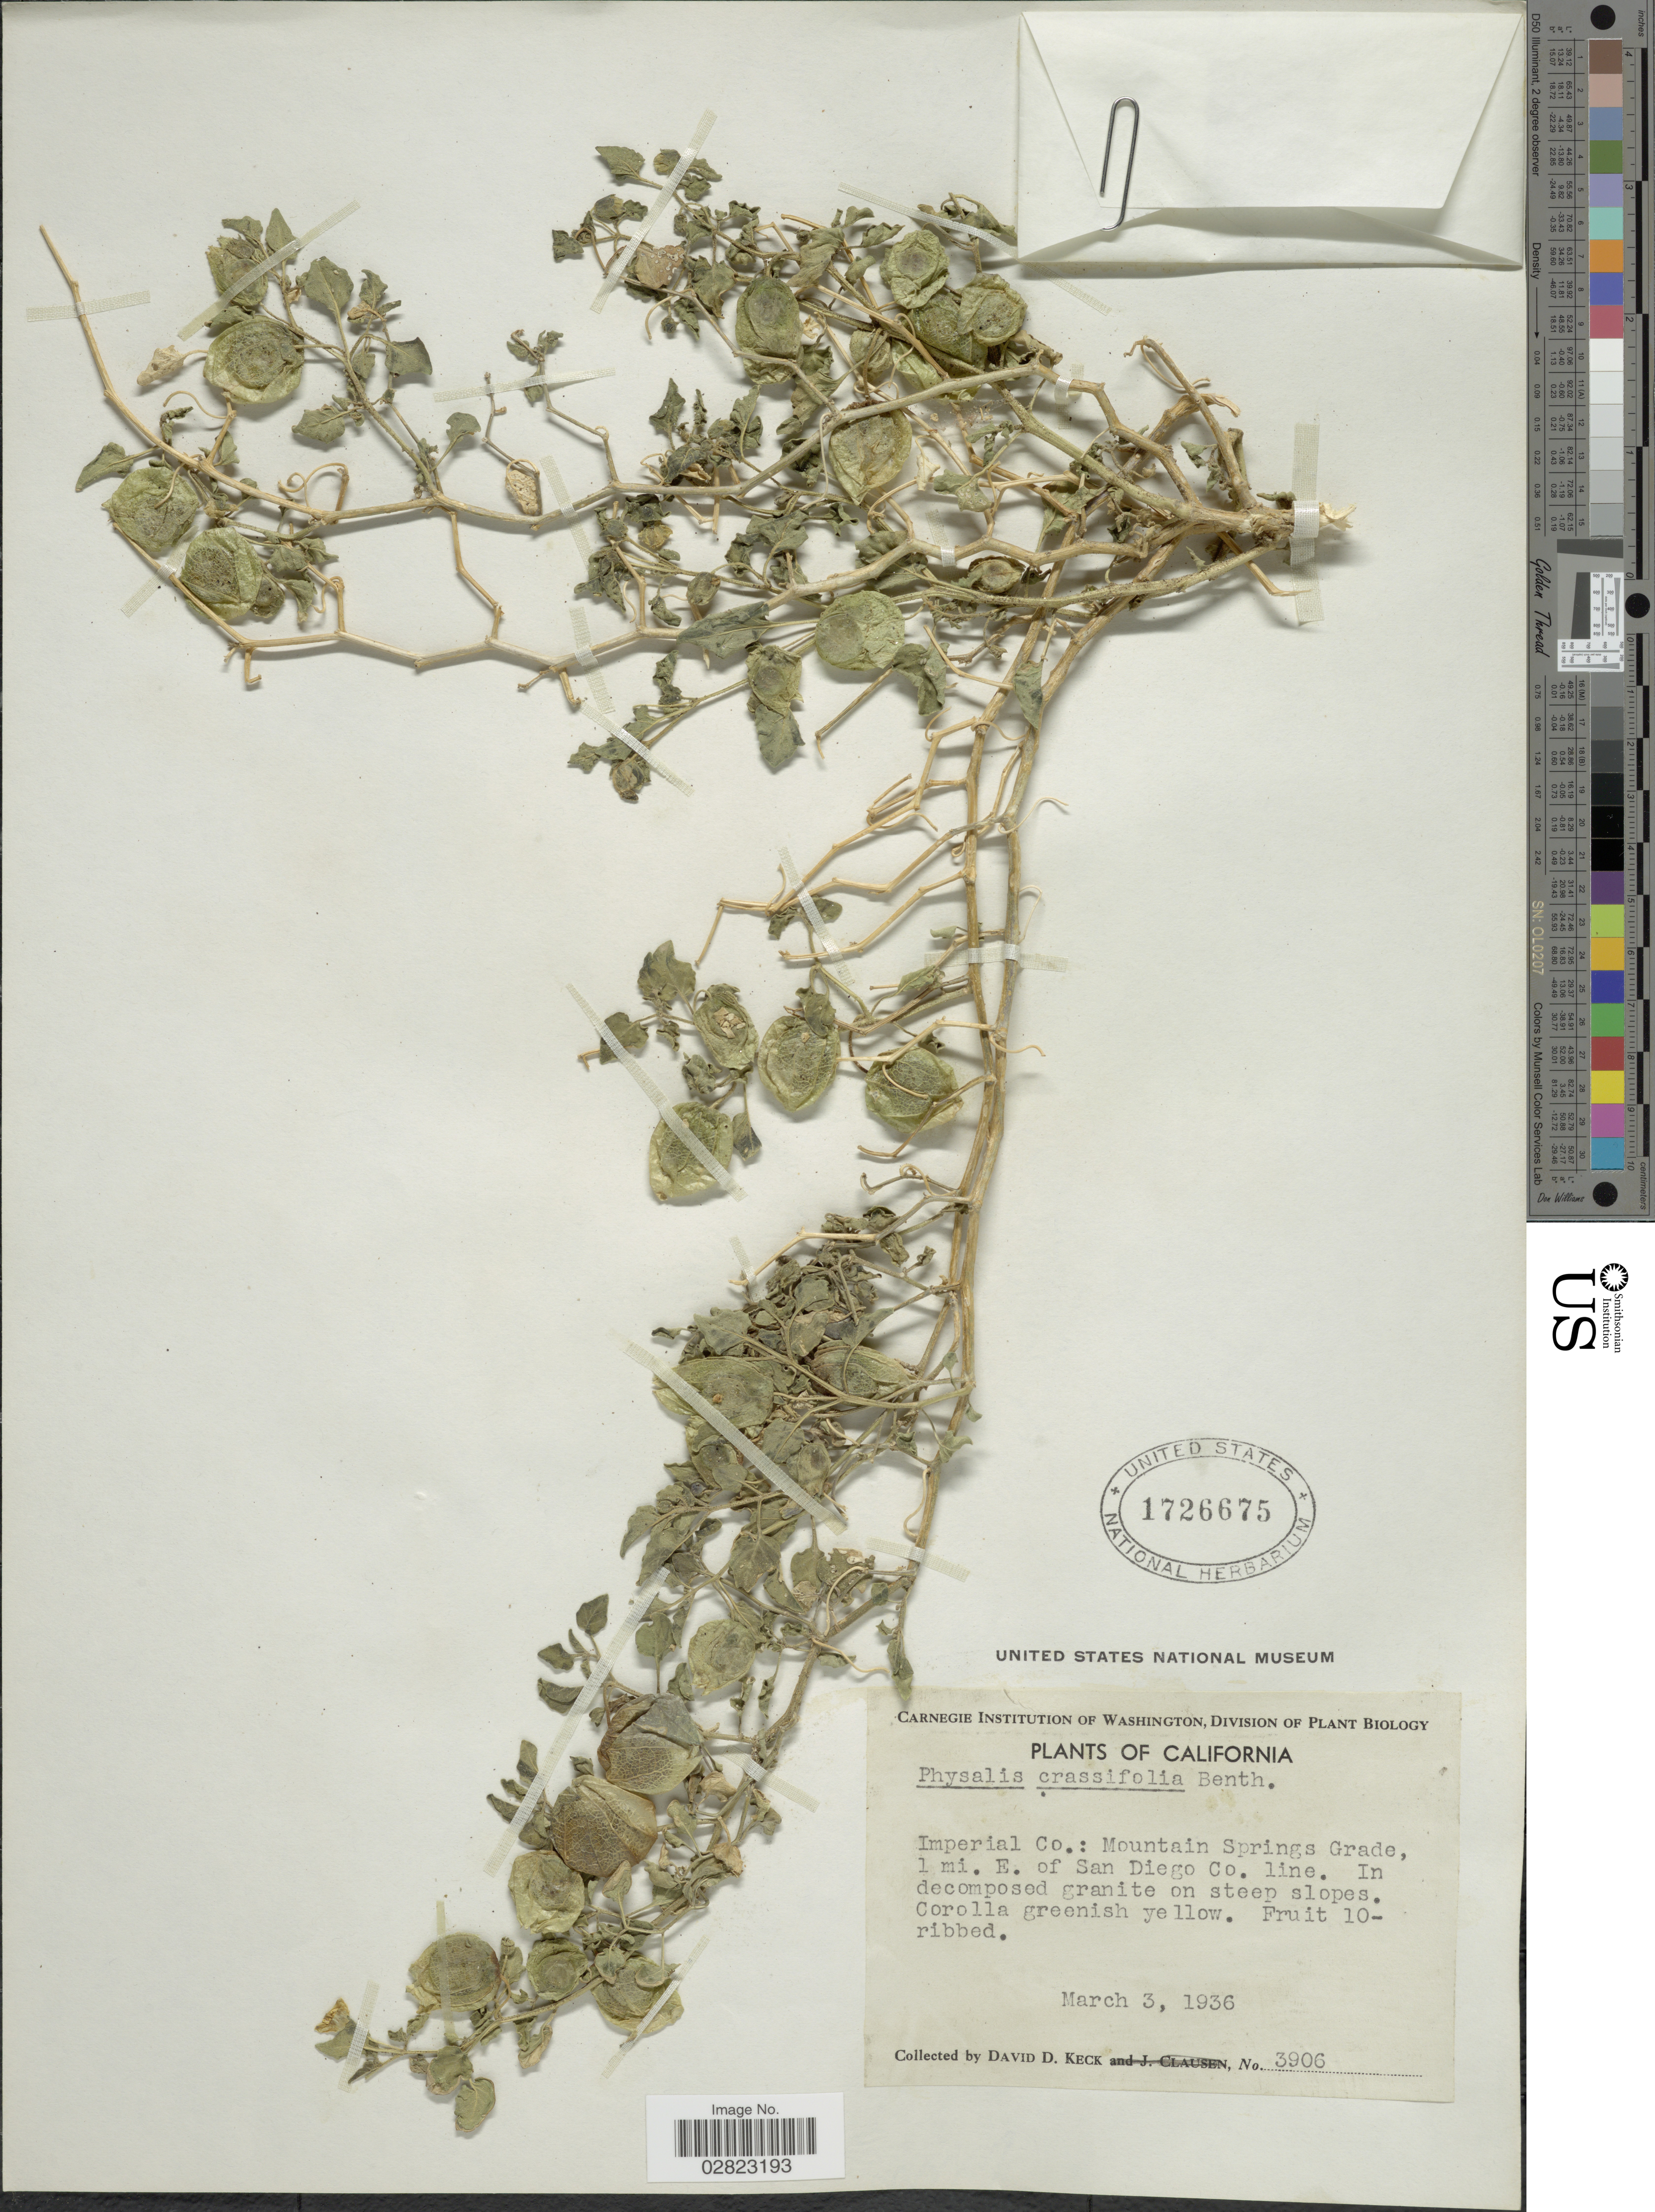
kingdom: Plantae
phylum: Tracheophyta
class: Magnoliopsida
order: Solanales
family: Solanaceae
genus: Physalis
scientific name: Physalis crassifolia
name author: Benth.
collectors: D. D. Keck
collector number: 3906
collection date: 1936-03-03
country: United States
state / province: California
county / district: San Diego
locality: Imperial Co.: Mountain Springs Grade, 1 mi. E. of San Diego Co. line.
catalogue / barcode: US 1726675